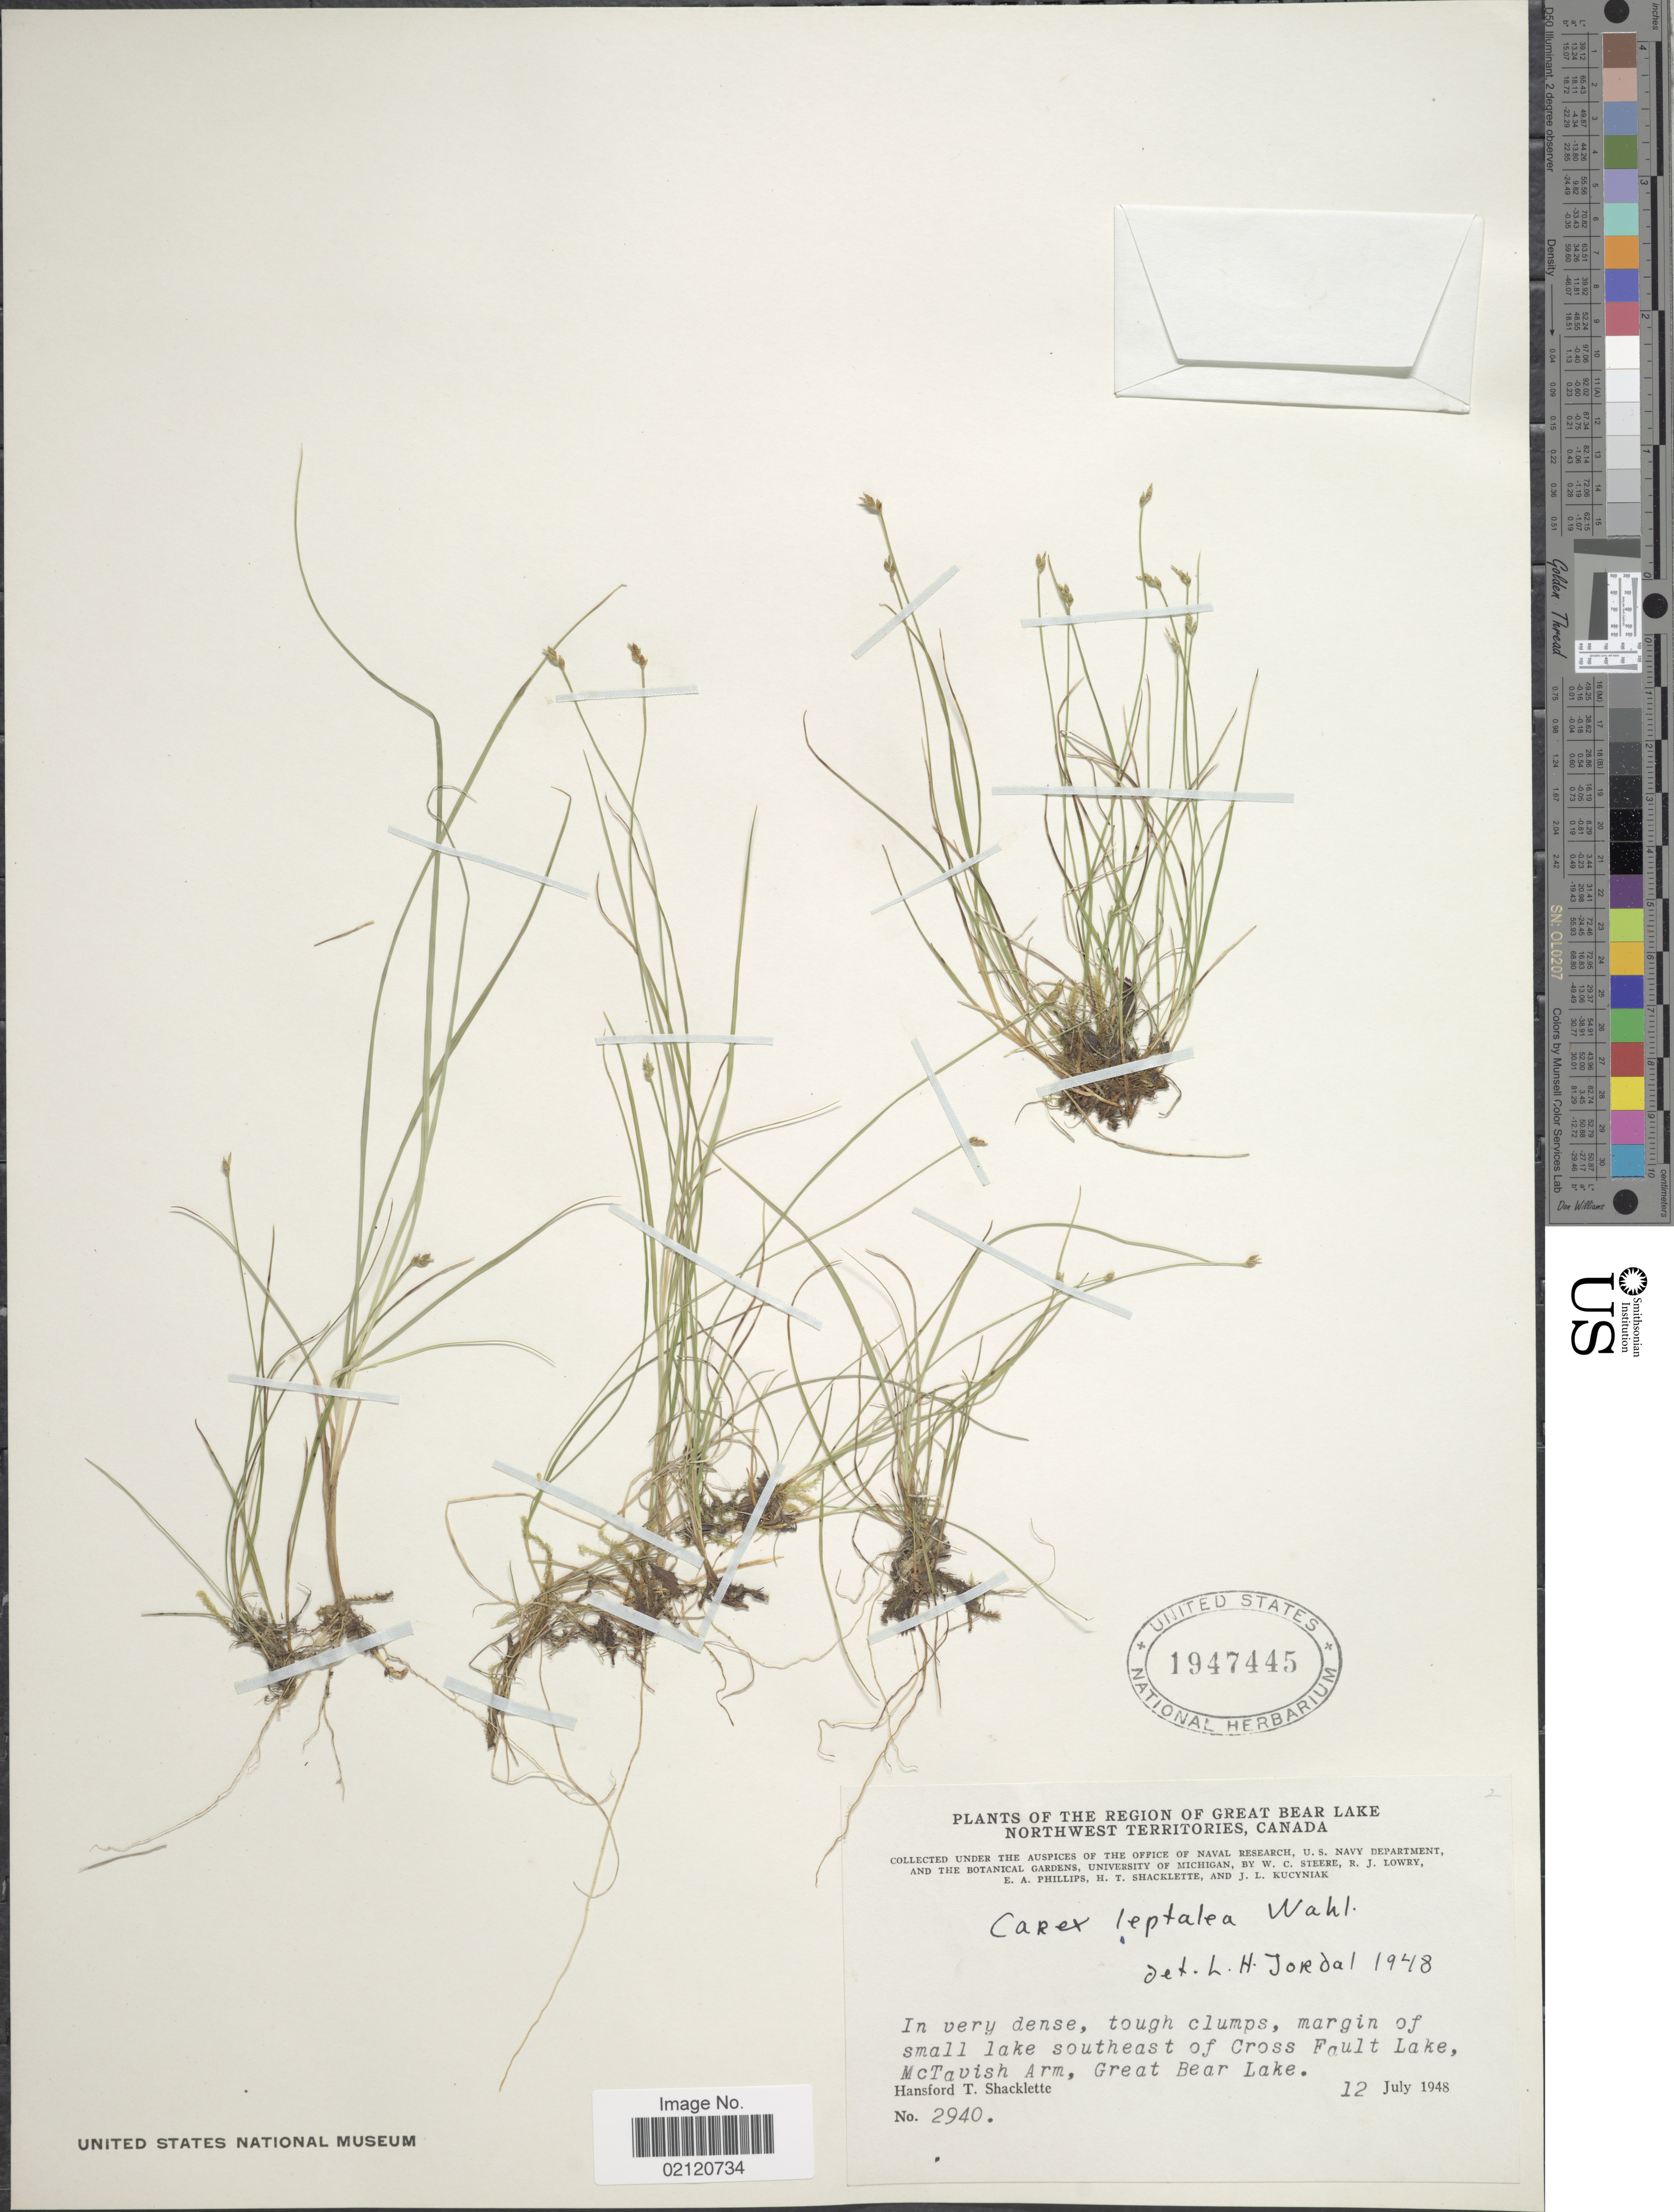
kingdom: Plantae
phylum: Tracheophyta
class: Liliopsida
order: Poales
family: Cyperaceae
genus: Carex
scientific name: Carex leptalea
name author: Wahlenb.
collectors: H. Shacklette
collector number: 2940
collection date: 1948-07-12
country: Canada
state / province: Northwest Territories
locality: The Region of Great Bear Lake, in very dense, tough clumps, margin of small lake southeast of Cross Fault Lake, McTavish Arm, Great Bear Lake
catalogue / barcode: US 1947445